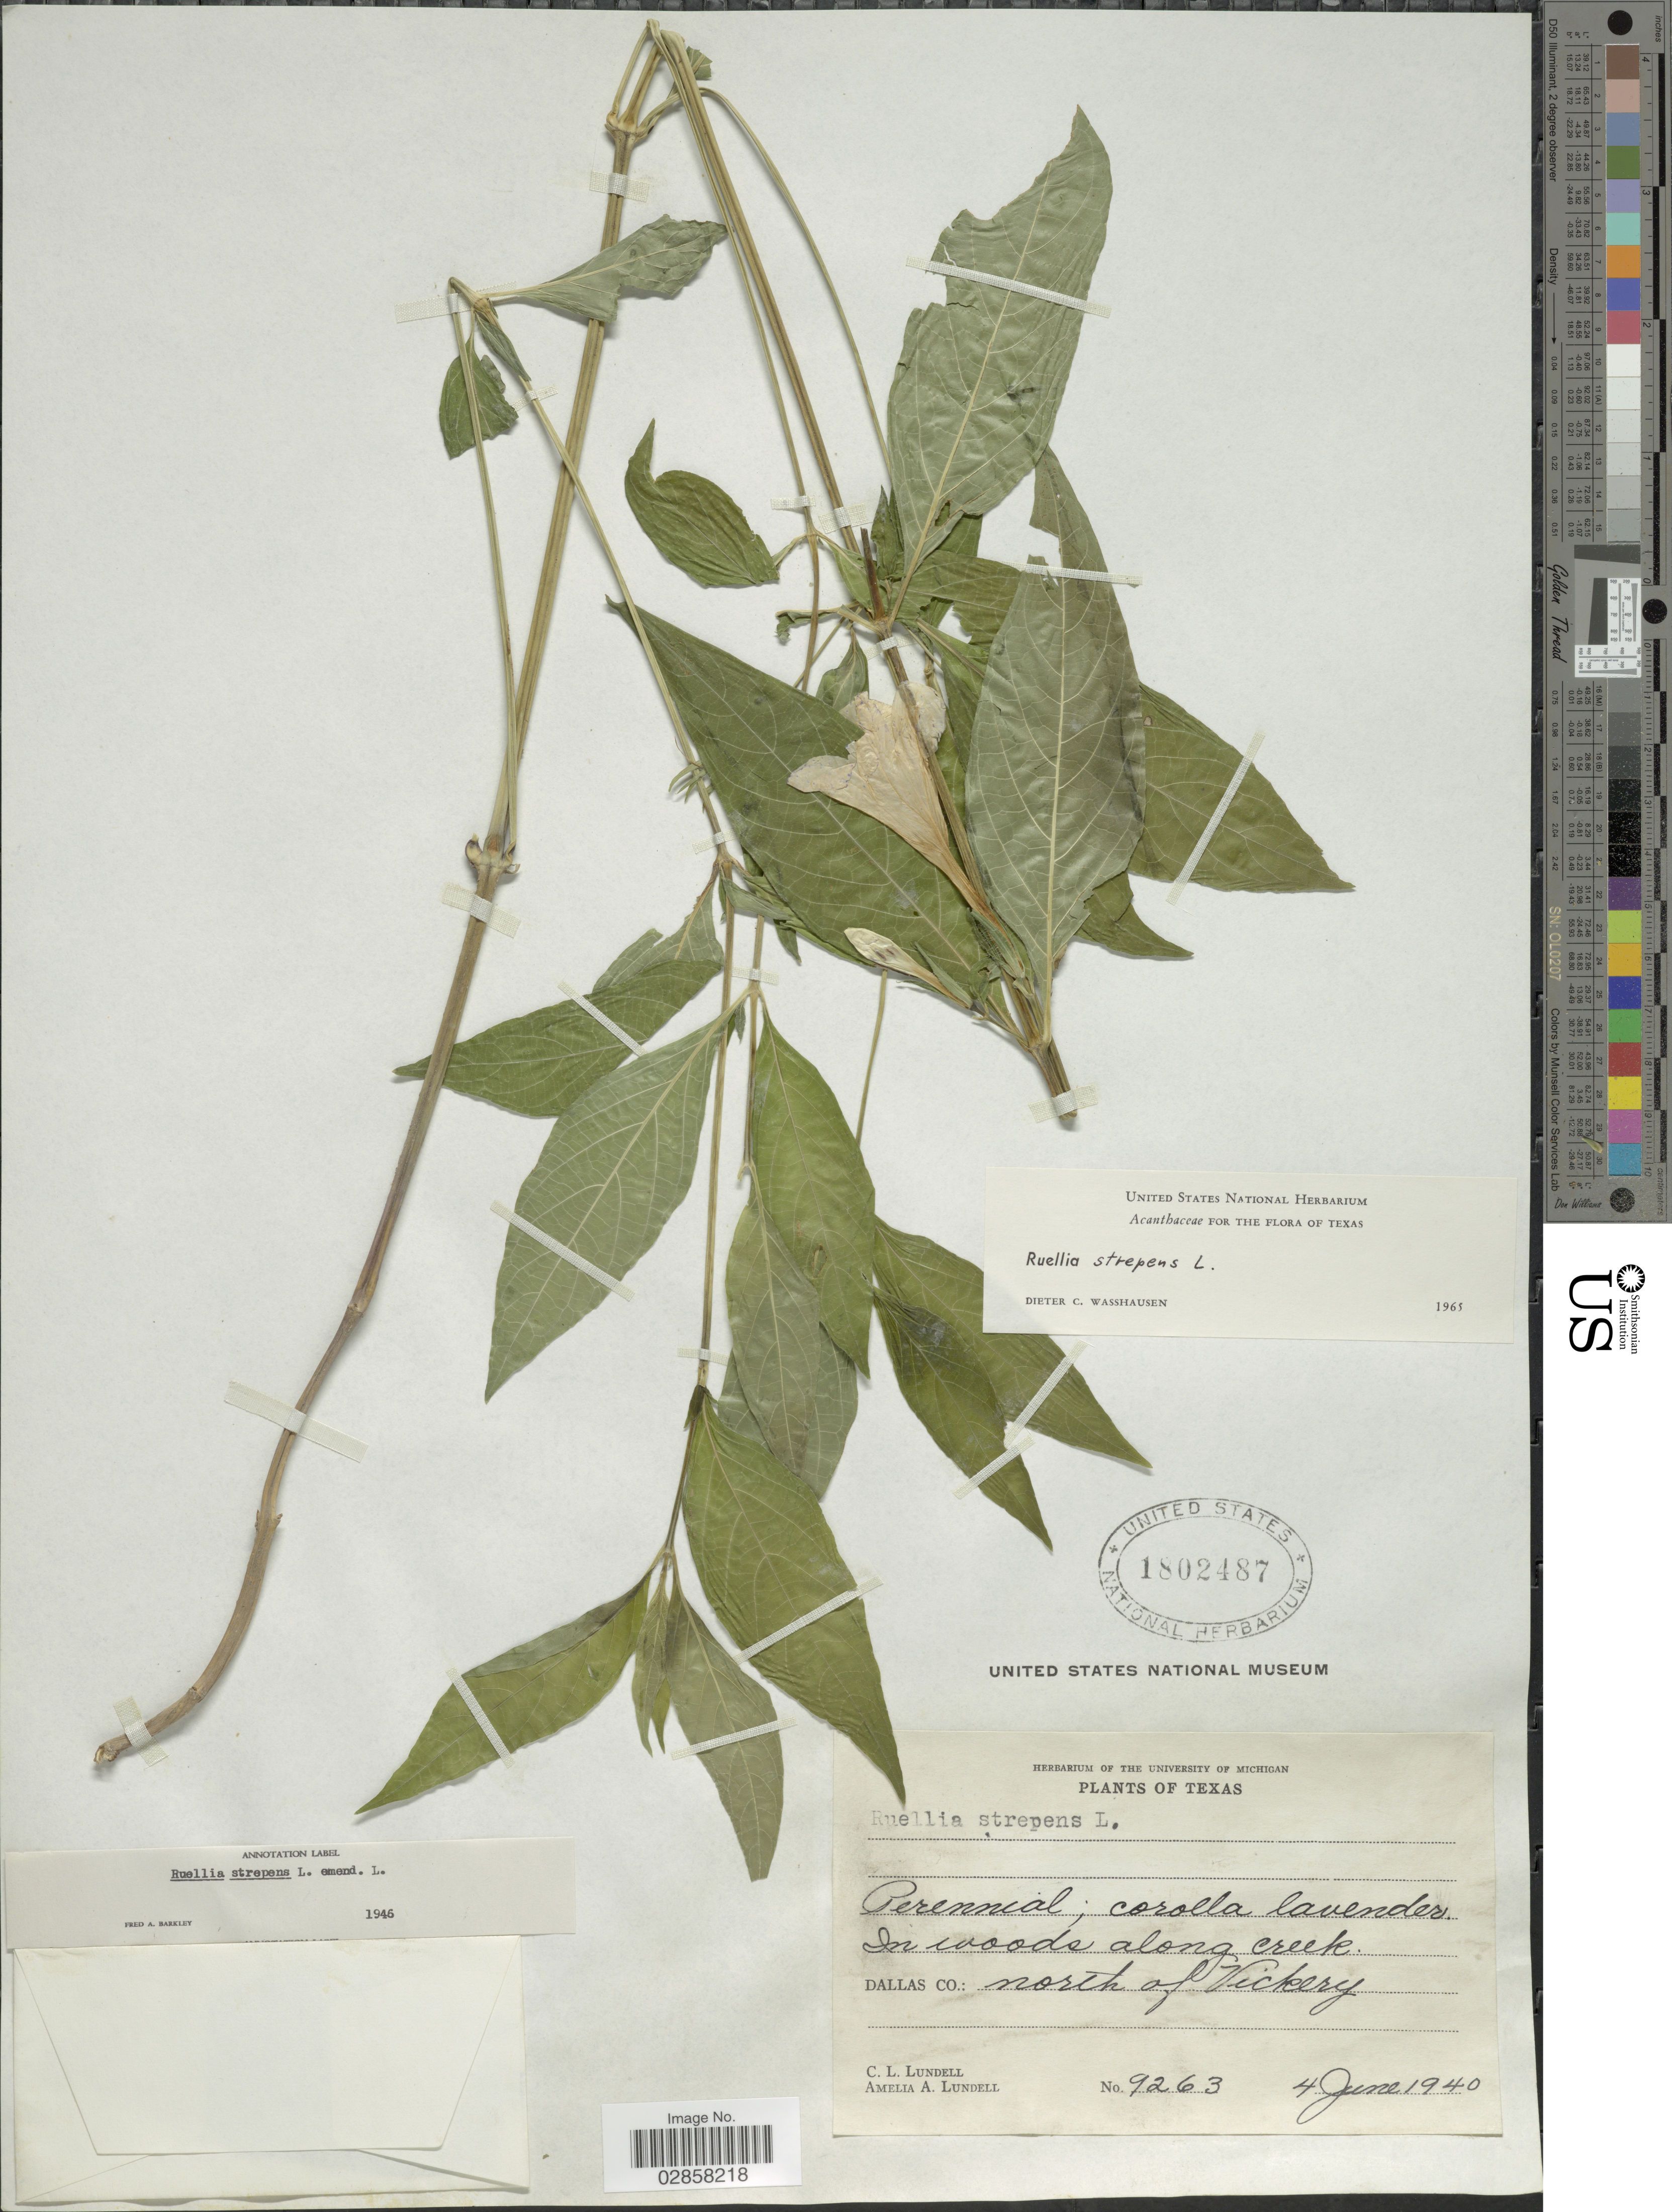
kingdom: Plantae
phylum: Tracheophyta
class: Magnoliopsida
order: Lamiales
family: Acanthaceae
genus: Ruellia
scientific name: Ruellia strepens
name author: L.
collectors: C. L. Lundell & A. A. Lundell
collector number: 9263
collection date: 1940-06-04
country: United States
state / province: Texas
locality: In woods along creek. Dallas Co.: north of Vickery.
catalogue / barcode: US 1802487